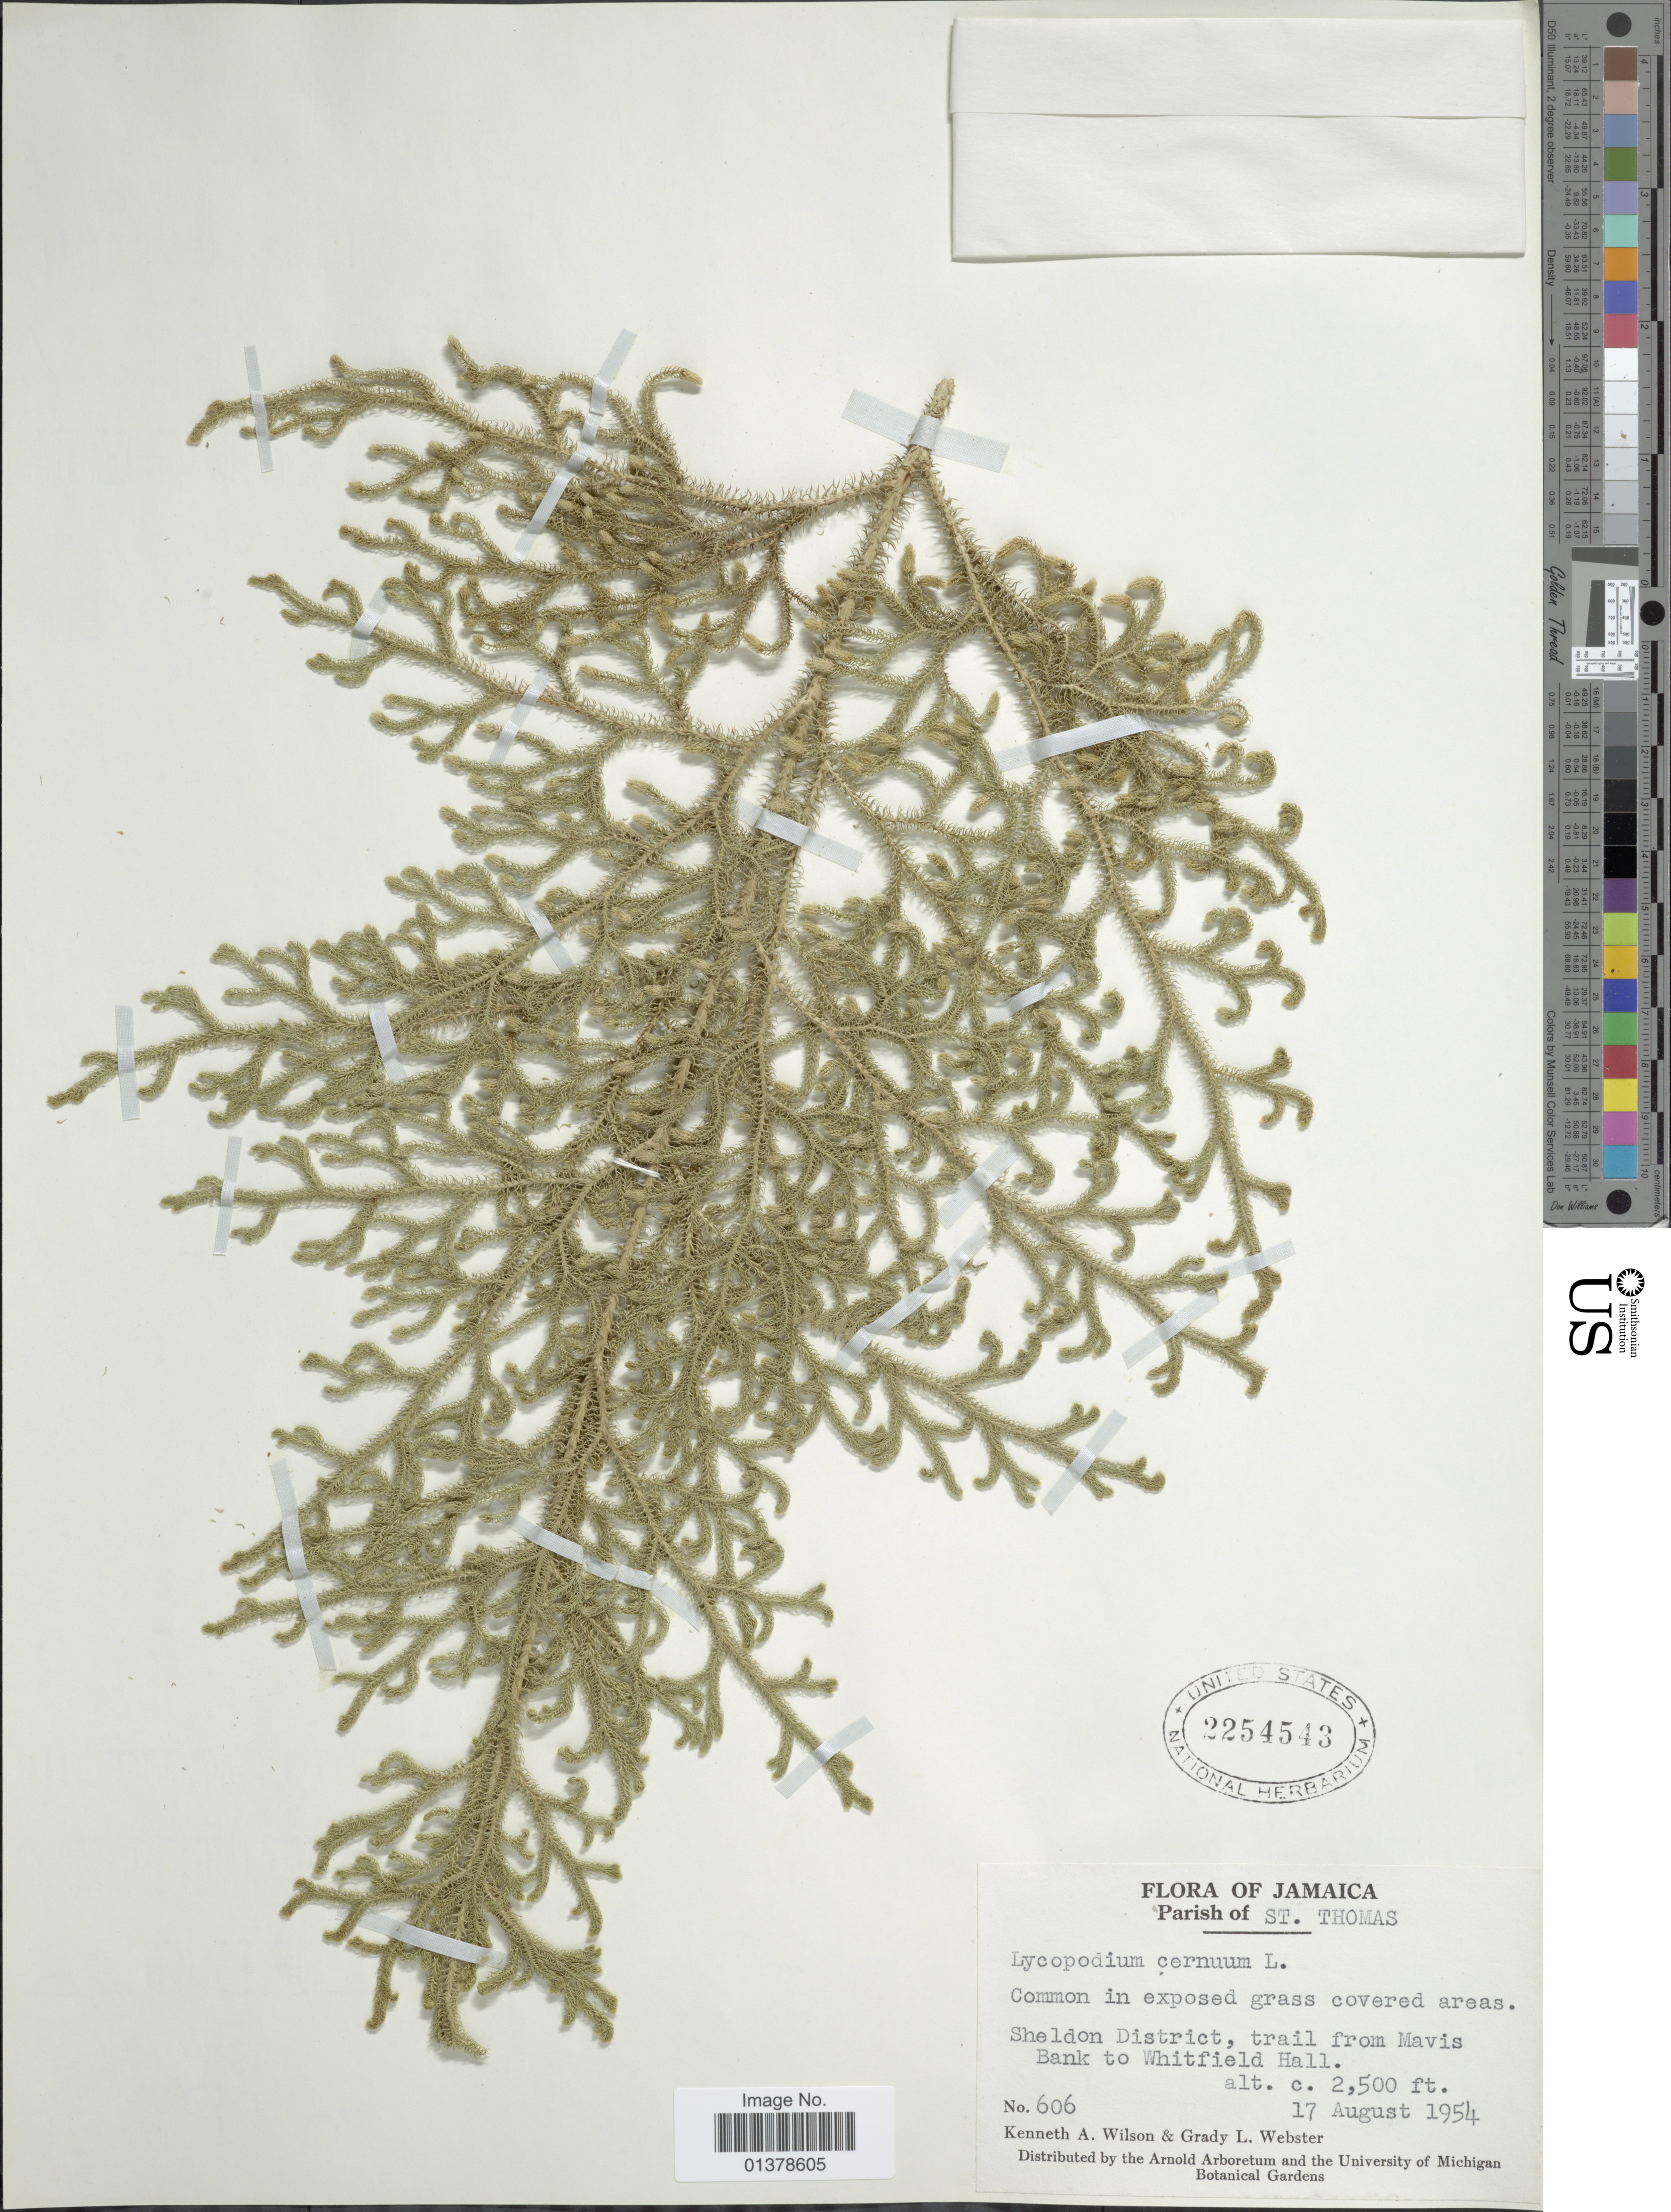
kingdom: Plantae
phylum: Tracheophyta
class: Lycopodiopsida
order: Lycopodiales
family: Lycopodiaceae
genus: Palhinhaea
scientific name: Palhinhaea cernua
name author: (L.) Vasc. & Franco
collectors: K. A. Wilson & G. L. Webster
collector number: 606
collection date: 1954-08-17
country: Jamaica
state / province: Saint Thomas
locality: Sheldon District, trail from Mavis Bank to Whitfield Hall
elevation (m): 762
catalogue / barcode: US 2254543